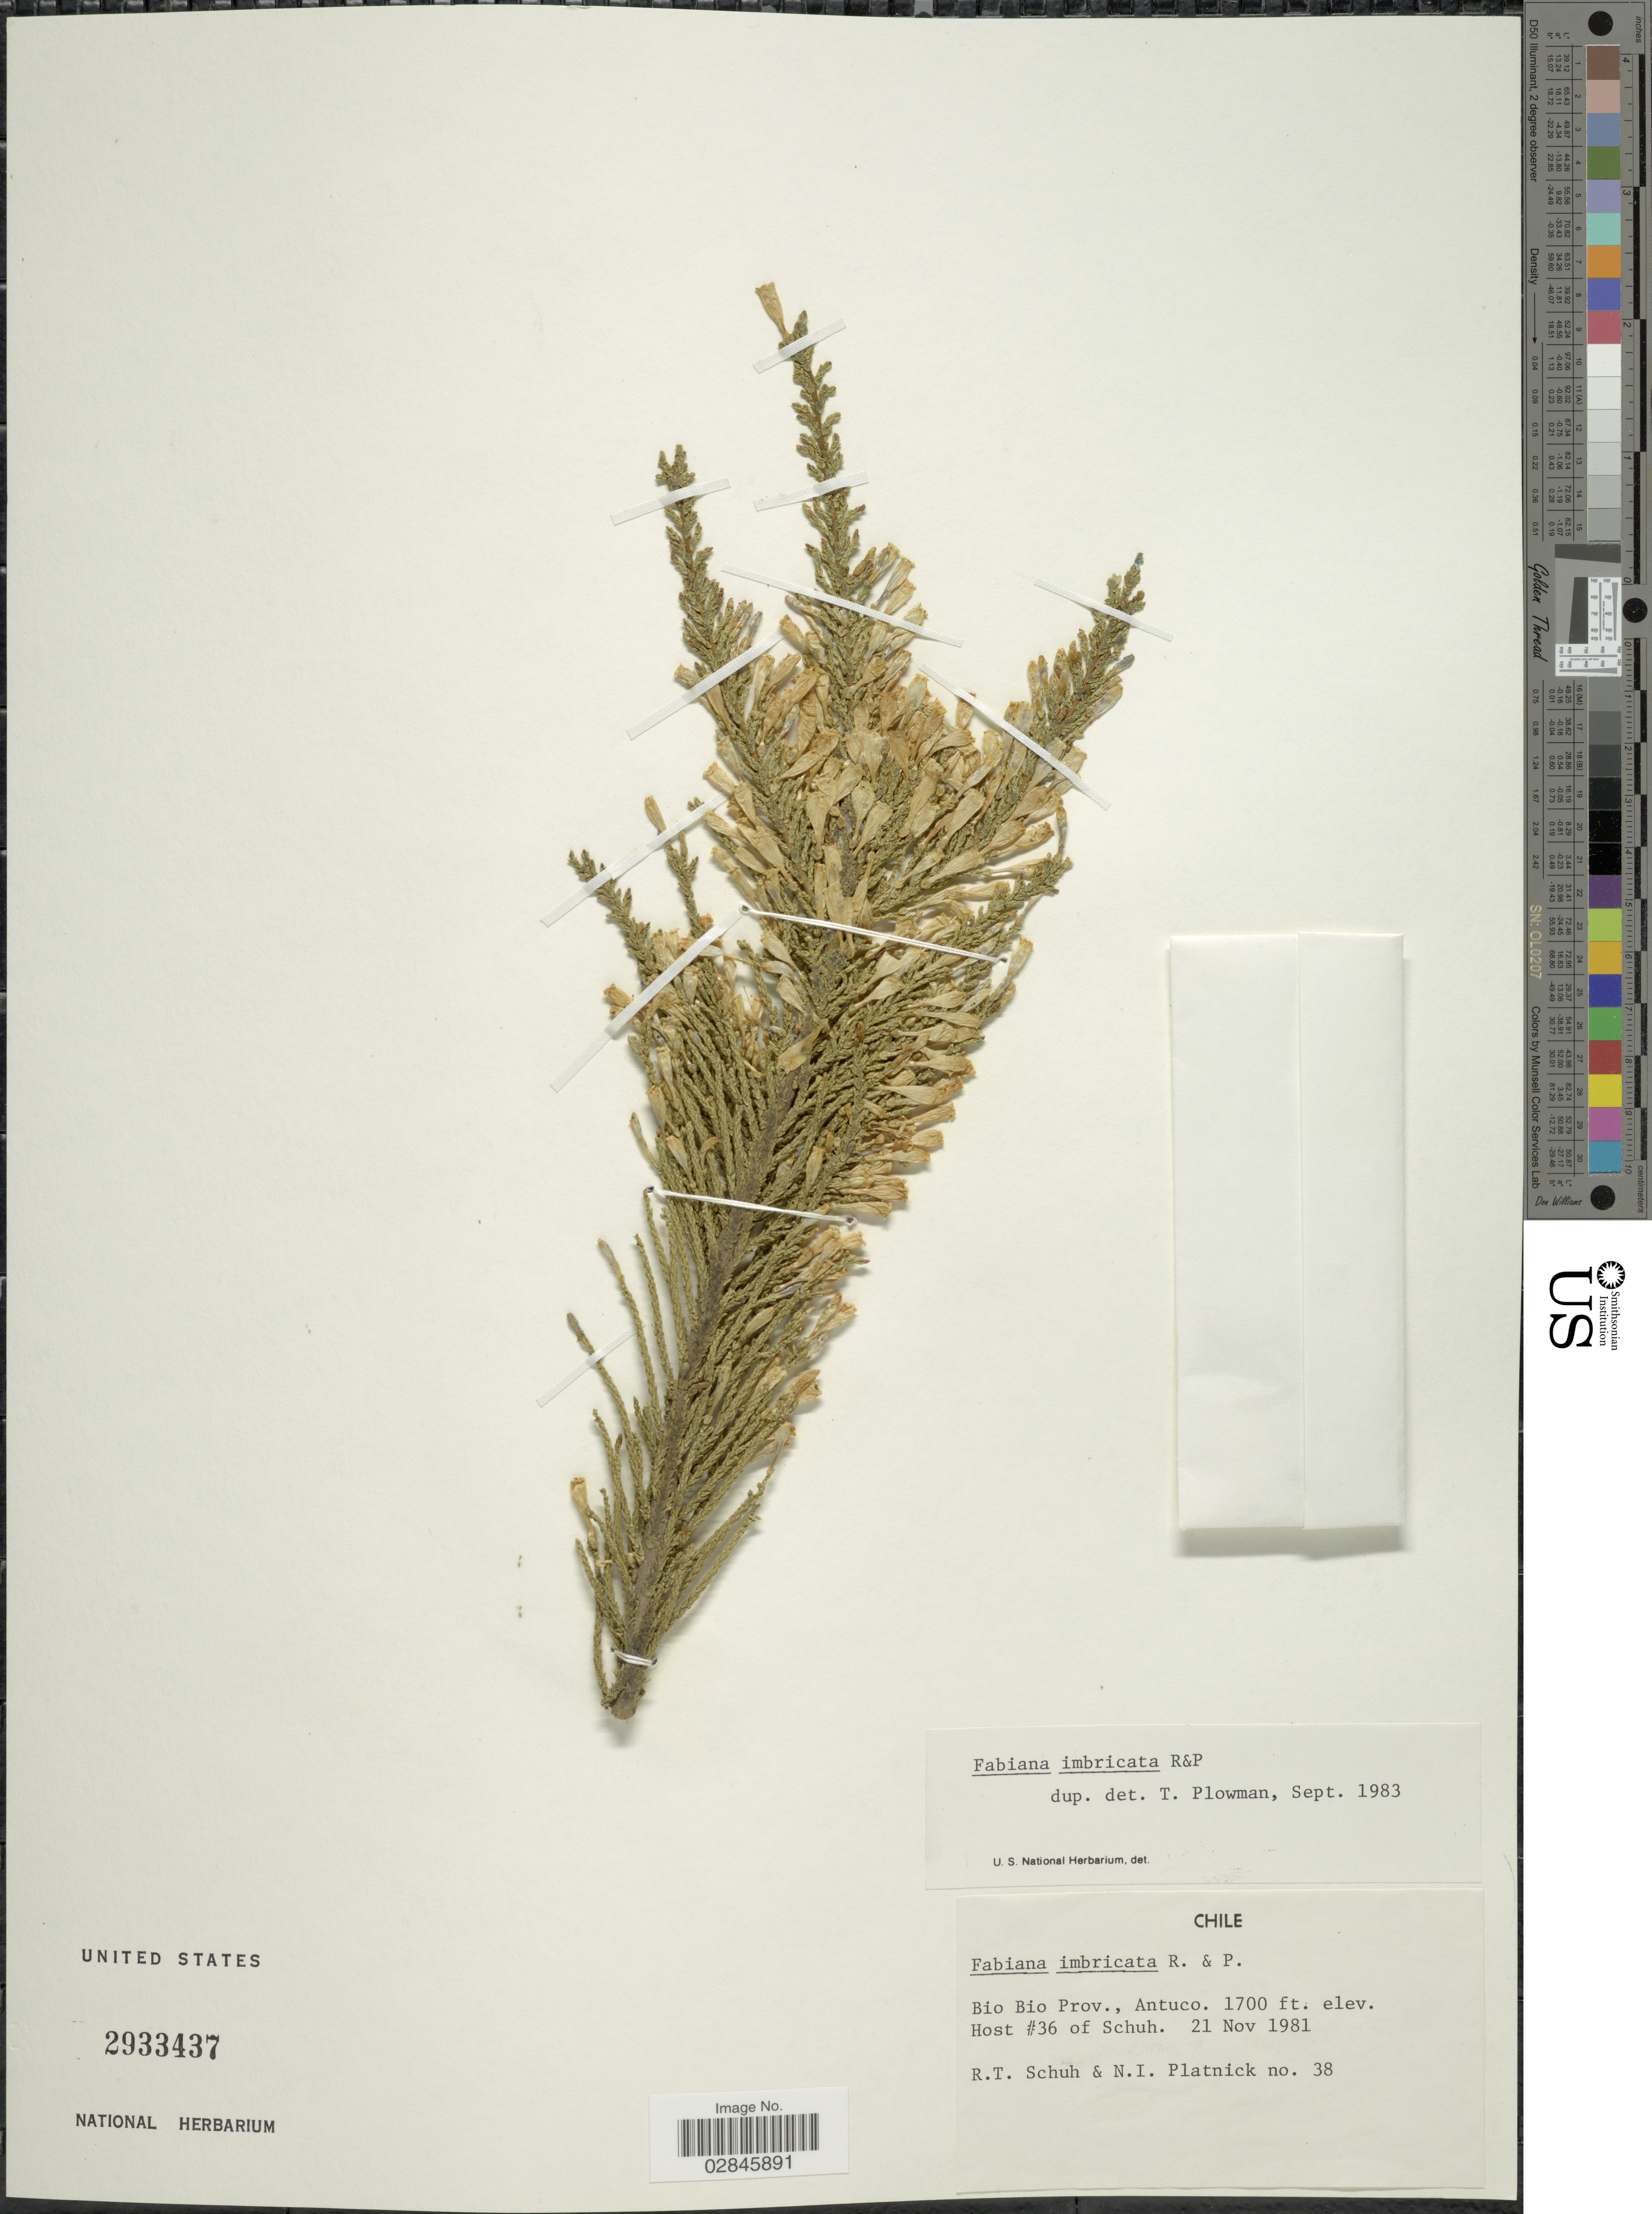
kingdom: Plantae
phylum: Tracheophyta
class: Magnoliopsida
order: Solanales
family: Solanaceae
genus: Fabiana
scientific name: Fabiana imbricata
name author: Ruiz & Pav.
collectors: R. Schuh & N. Platnick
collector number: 38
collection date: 1981-11-21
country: Chile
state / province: Bio-Bío (VIII)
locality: Antuco. Host #36 of Schuh.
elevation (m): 518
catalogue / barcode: US 2933437